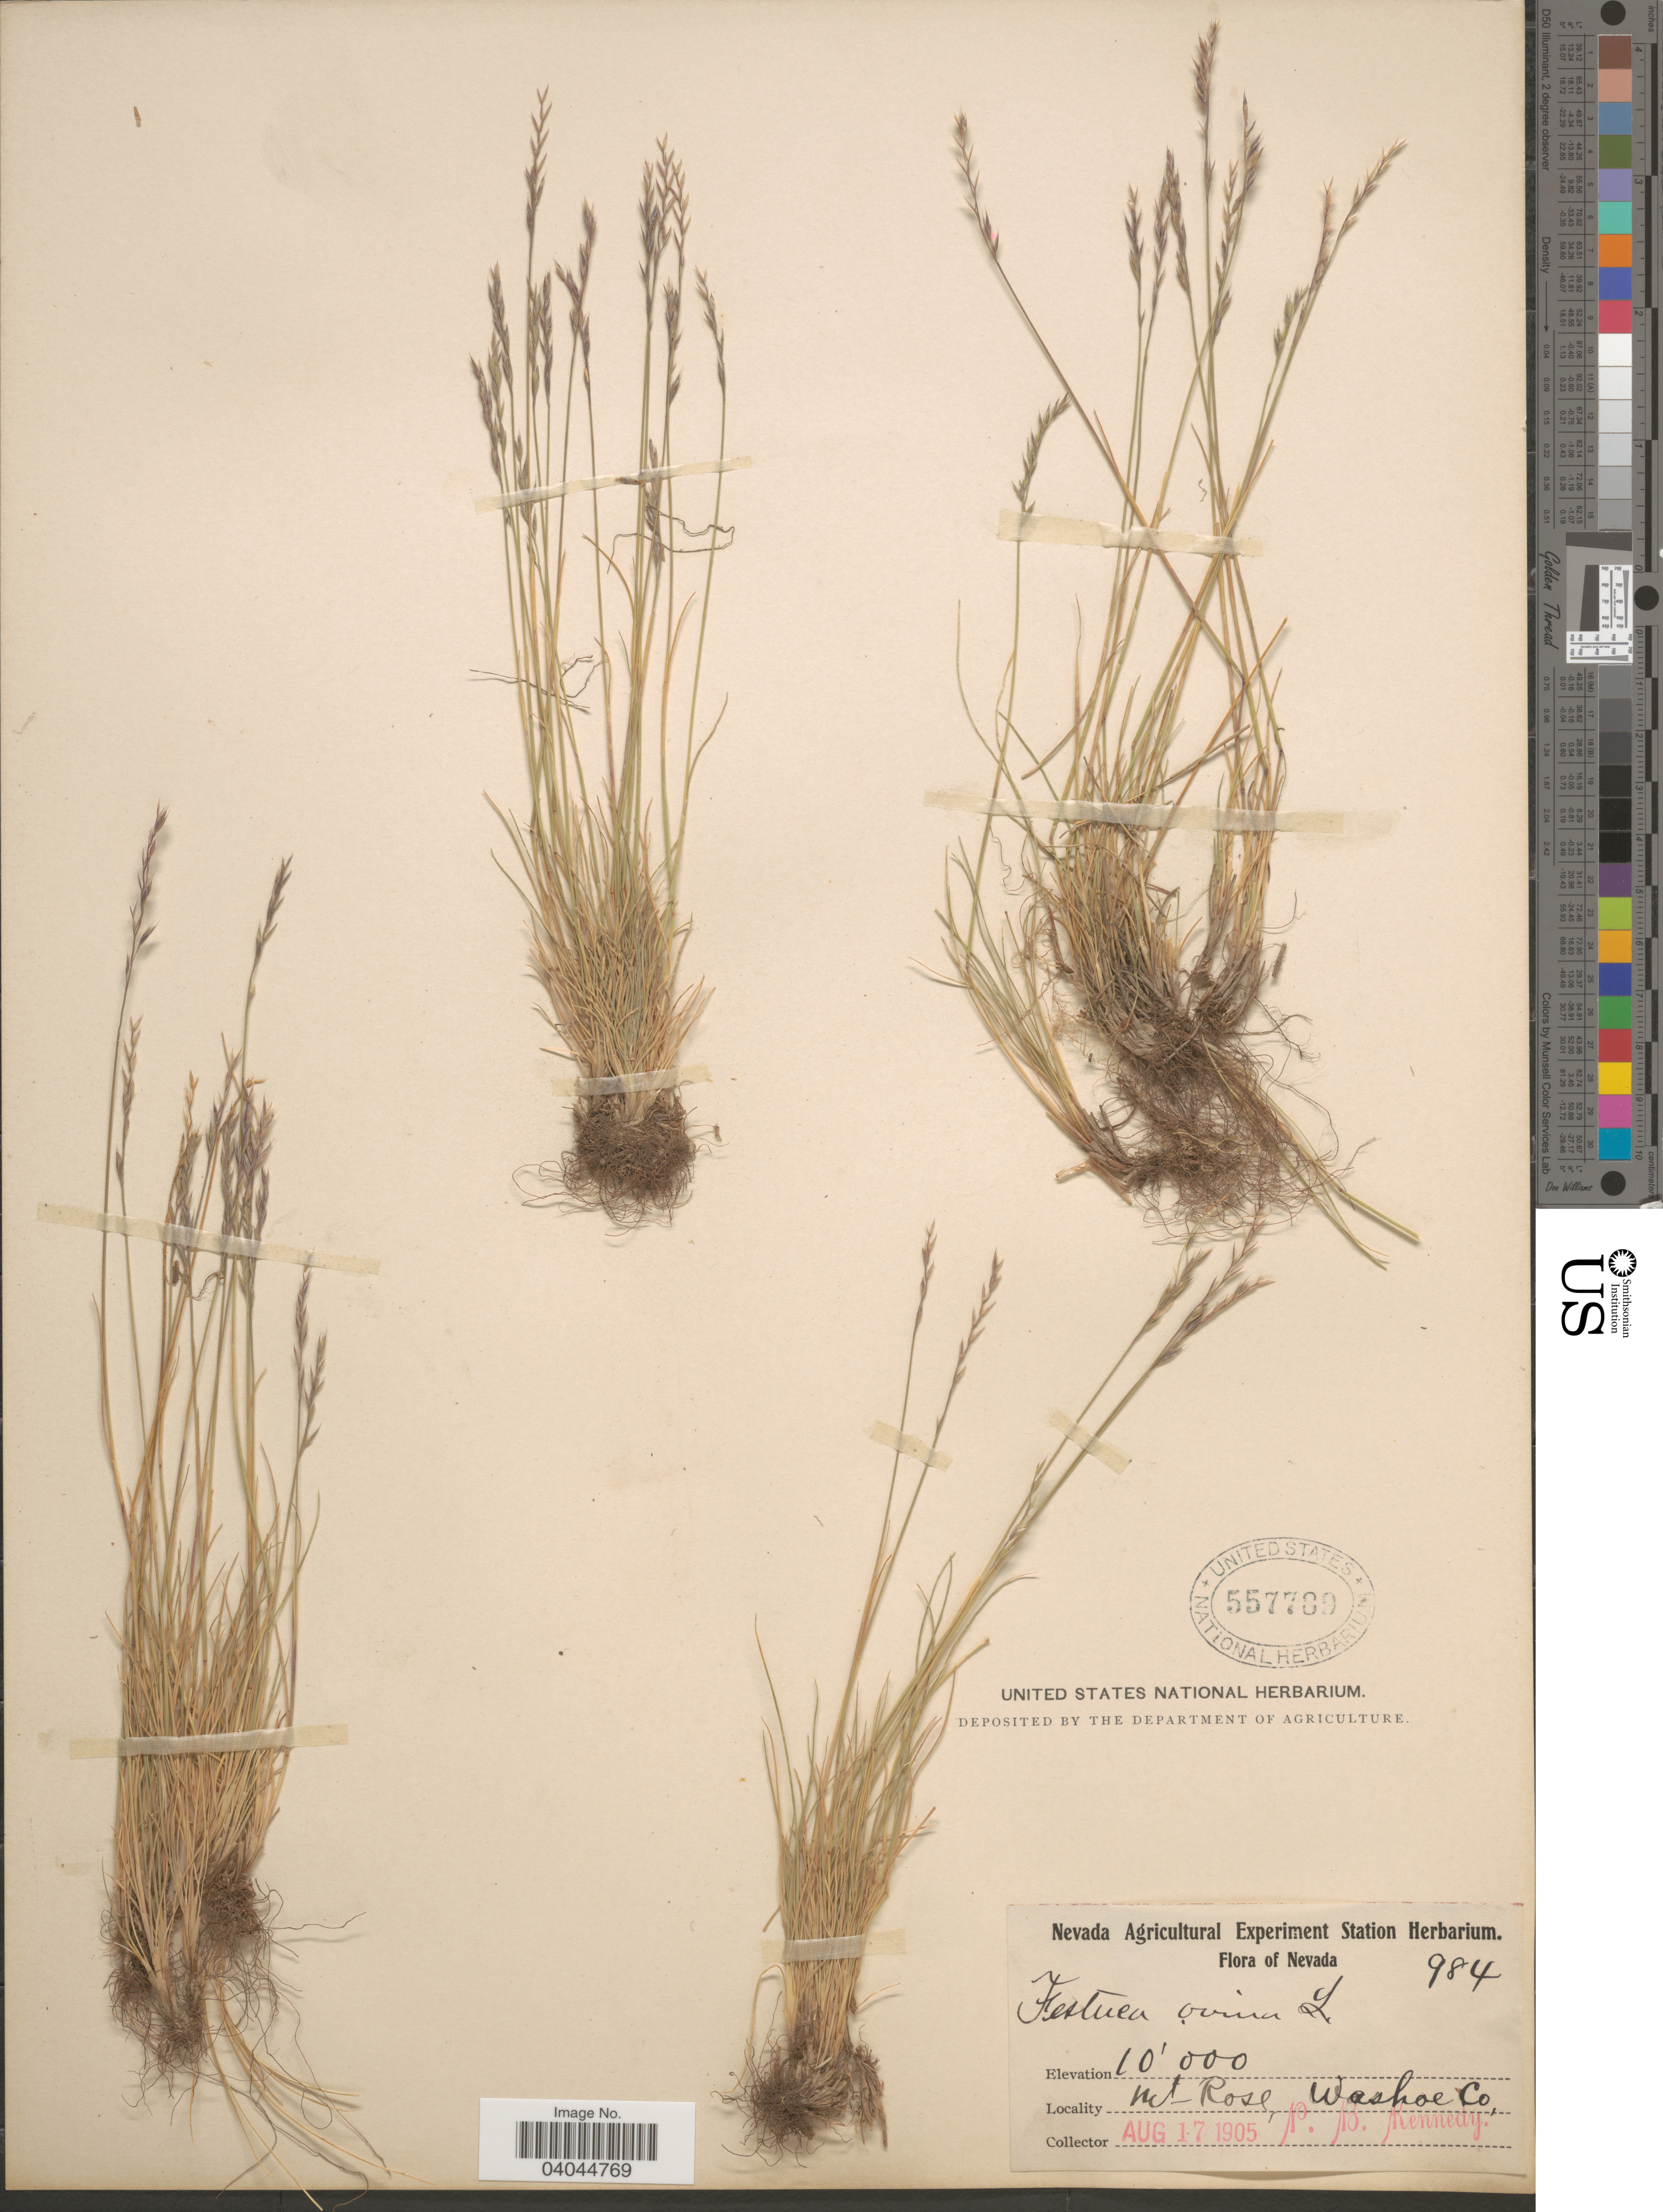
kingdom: Plantae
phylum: Tracheophyta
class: Liliopsida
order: Poales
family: Poaceae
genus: Festuca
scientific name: Festuca ovina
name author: L.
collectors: P. B. Kennedy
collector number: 984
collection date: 1905-08-17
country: United States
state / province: Nevada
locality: Mt. Rose, Washoe Co.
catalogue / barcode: US 557789